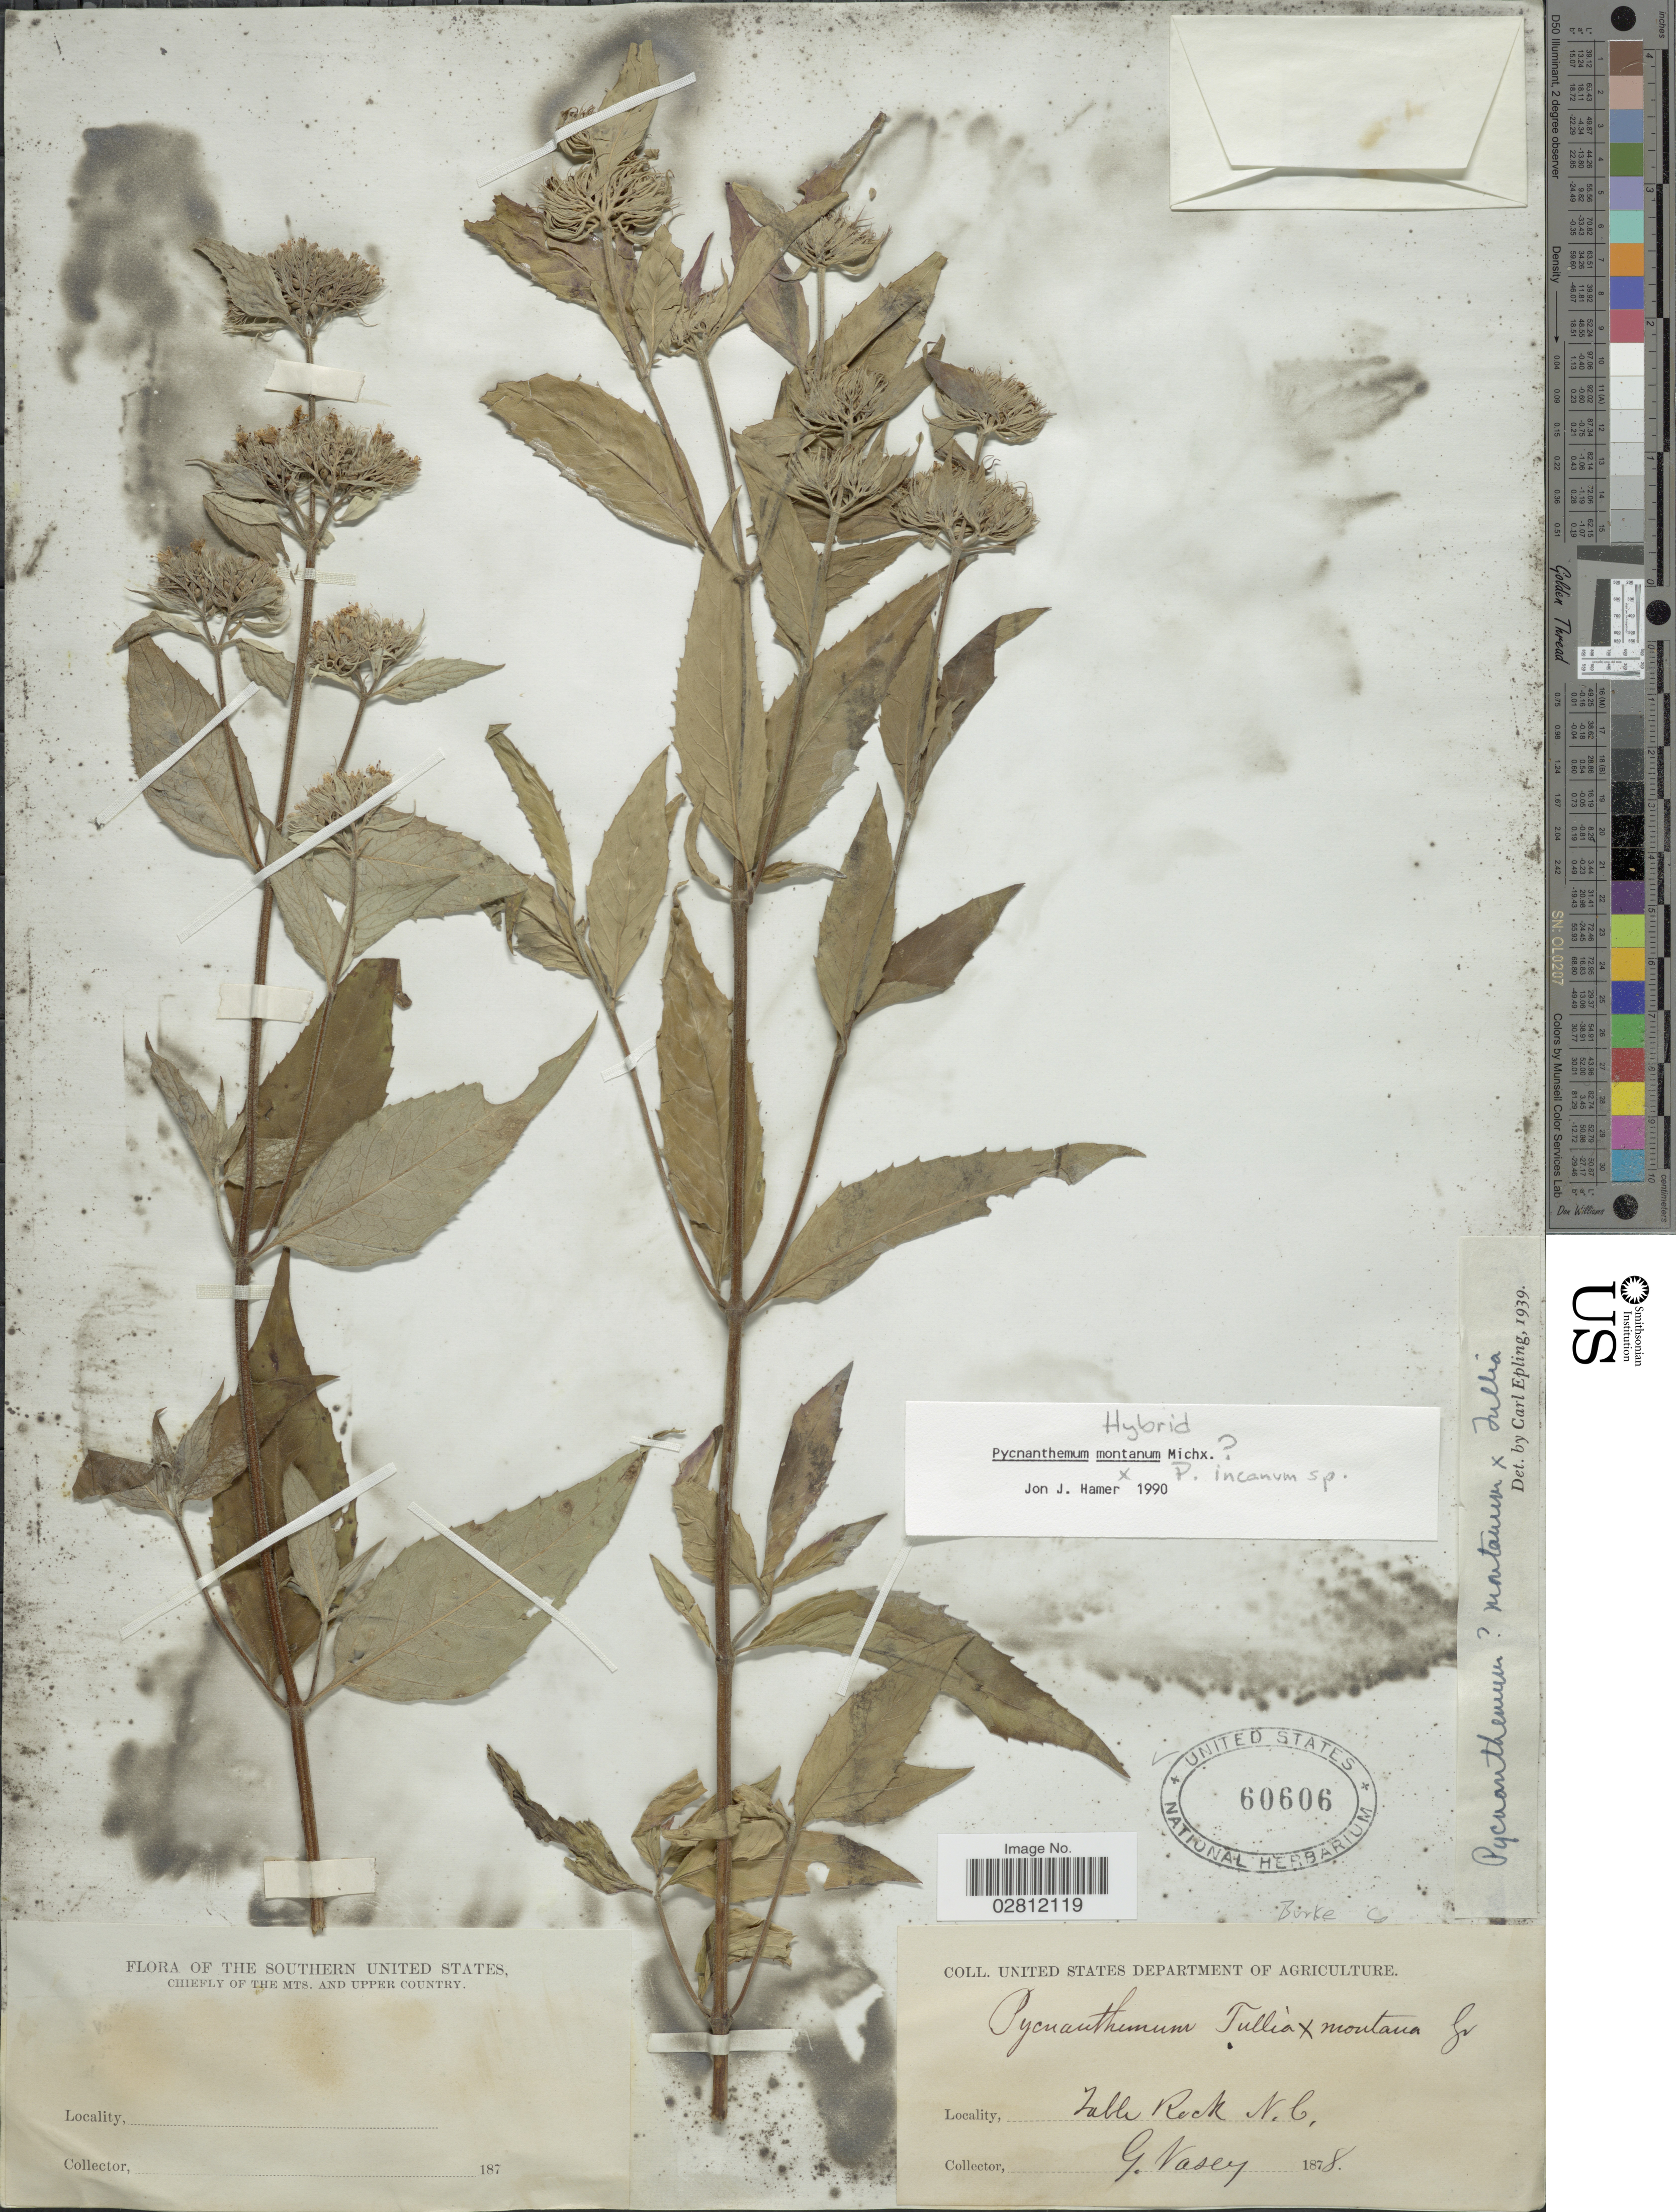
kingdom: Plantae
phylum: Tracheophyta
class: Magnoliopsida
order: Lamiales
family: Lamiaceae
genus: Pycnanthemum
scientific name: Pycnanthemum montanum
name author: Michx.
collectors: G. Vasey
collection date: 1878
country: United States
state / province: North Carolina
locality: Table Rock, Southern United States, Chiefly of the Mts., and Upper Country.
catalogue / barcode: US 60606